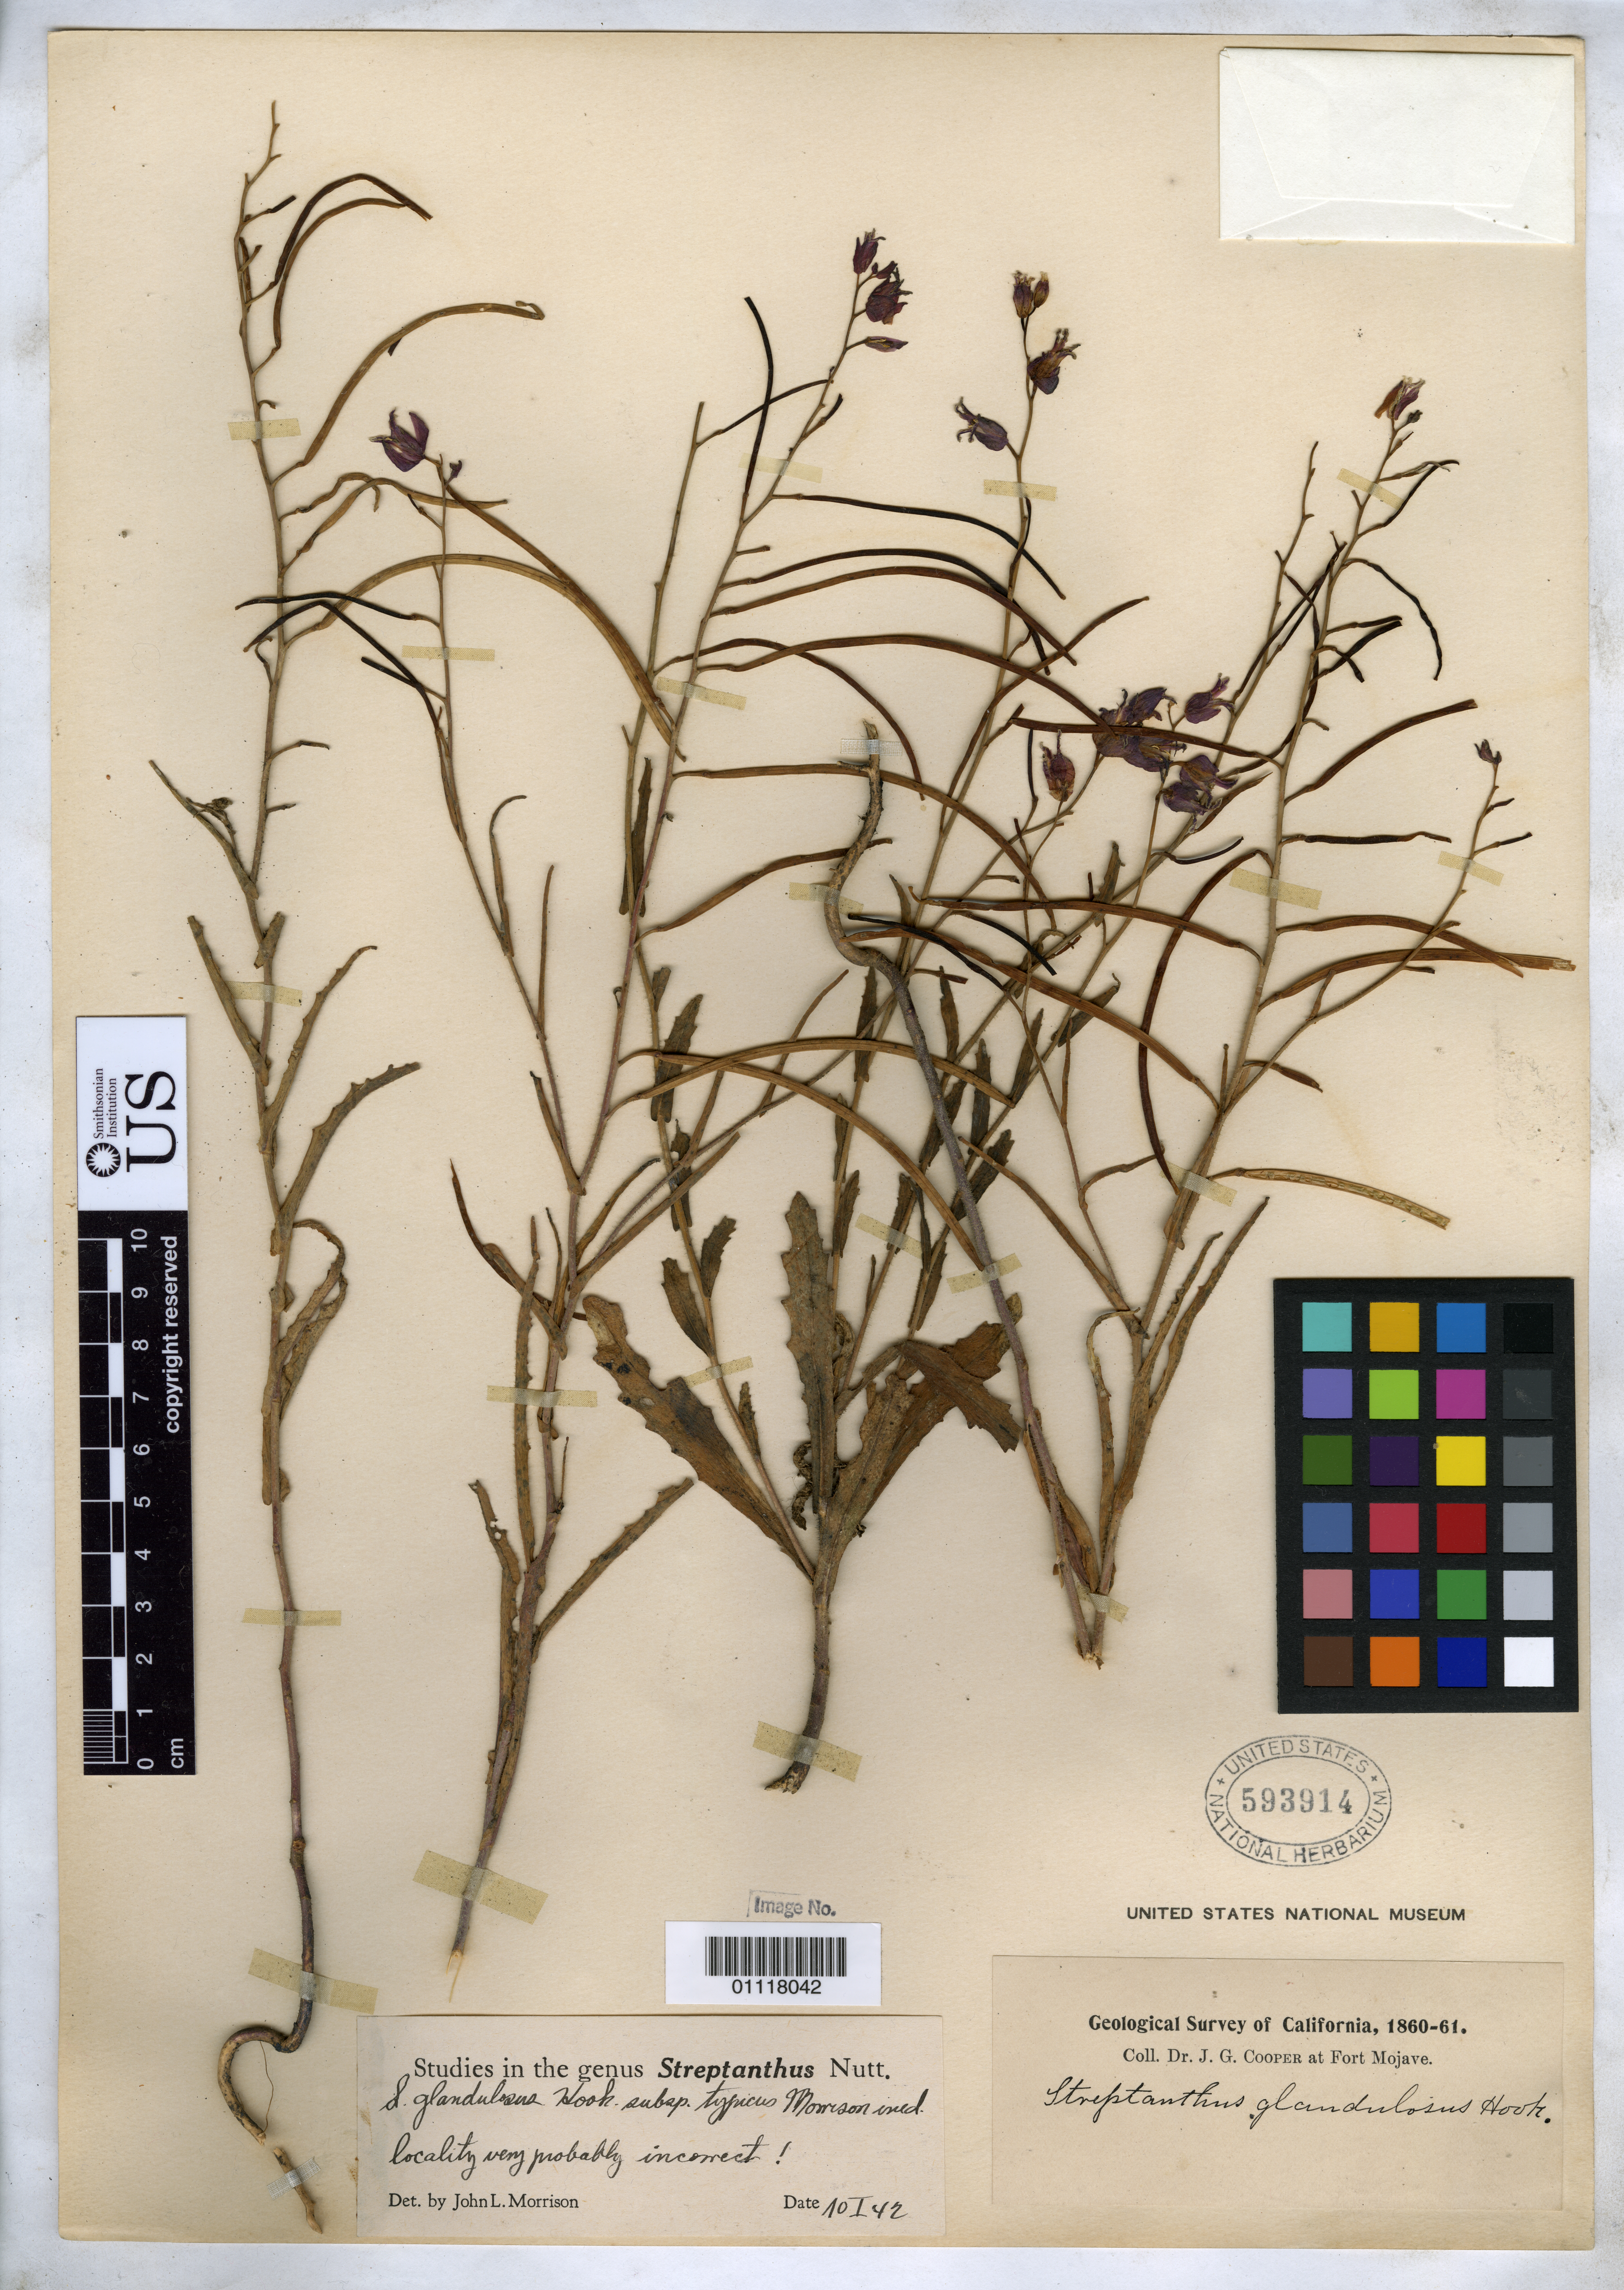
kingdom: Plantae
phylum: Tracheophyta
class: Magnoliopsida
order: Brassicales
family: Brassicaceae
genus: Streptanthus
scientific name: Streptanthus glandulosus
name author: Hook.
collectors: J. G. Cooper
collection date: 1860/1861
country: United States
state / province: California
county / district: San Bernardino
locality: At Fort Mojave.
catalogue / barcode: US 593914